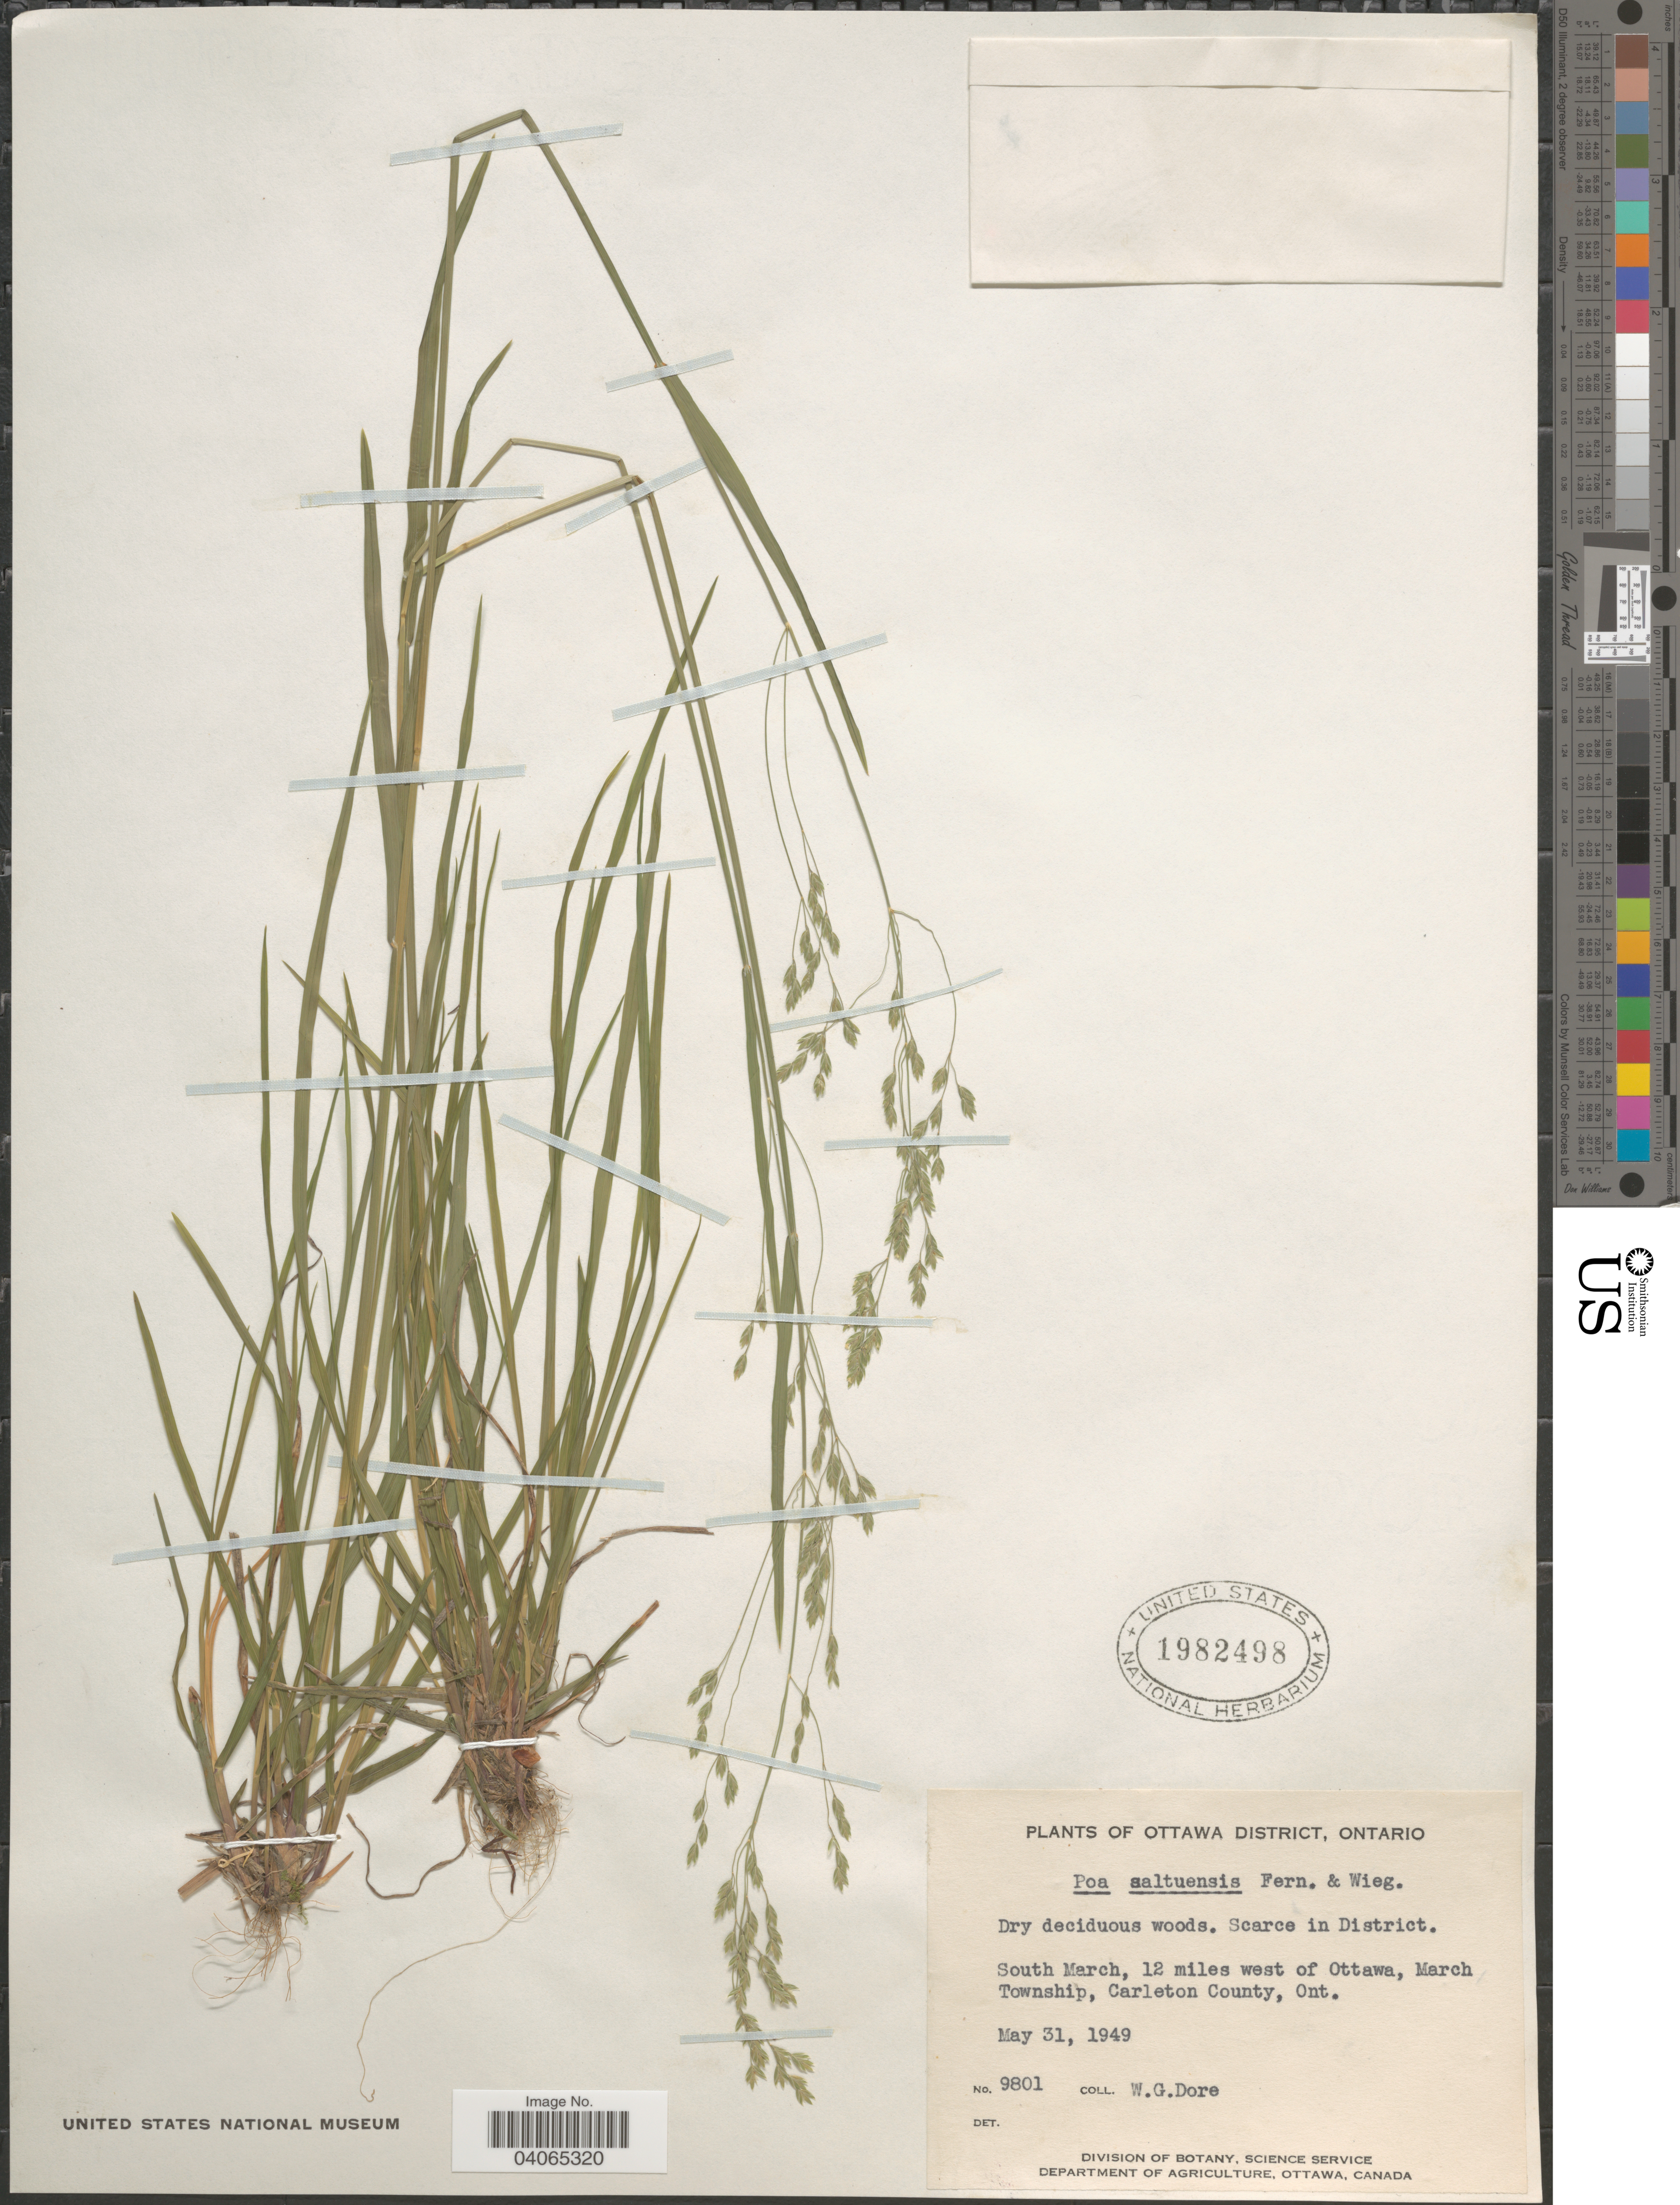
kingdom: Plantae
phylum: Tracheophyta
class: Liliopsida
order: Poales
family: Poaceae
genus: Poa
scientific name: Poa saltuensis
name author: Fernald & Wiegand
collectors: W. Dore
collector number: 9801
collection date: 1949-05-31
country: Canada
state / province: Ontario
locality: Ottawa District. Scarce in District. South March, 12 miles west of Ottawa, March Township, Carleton County.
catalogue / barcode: US 1982498